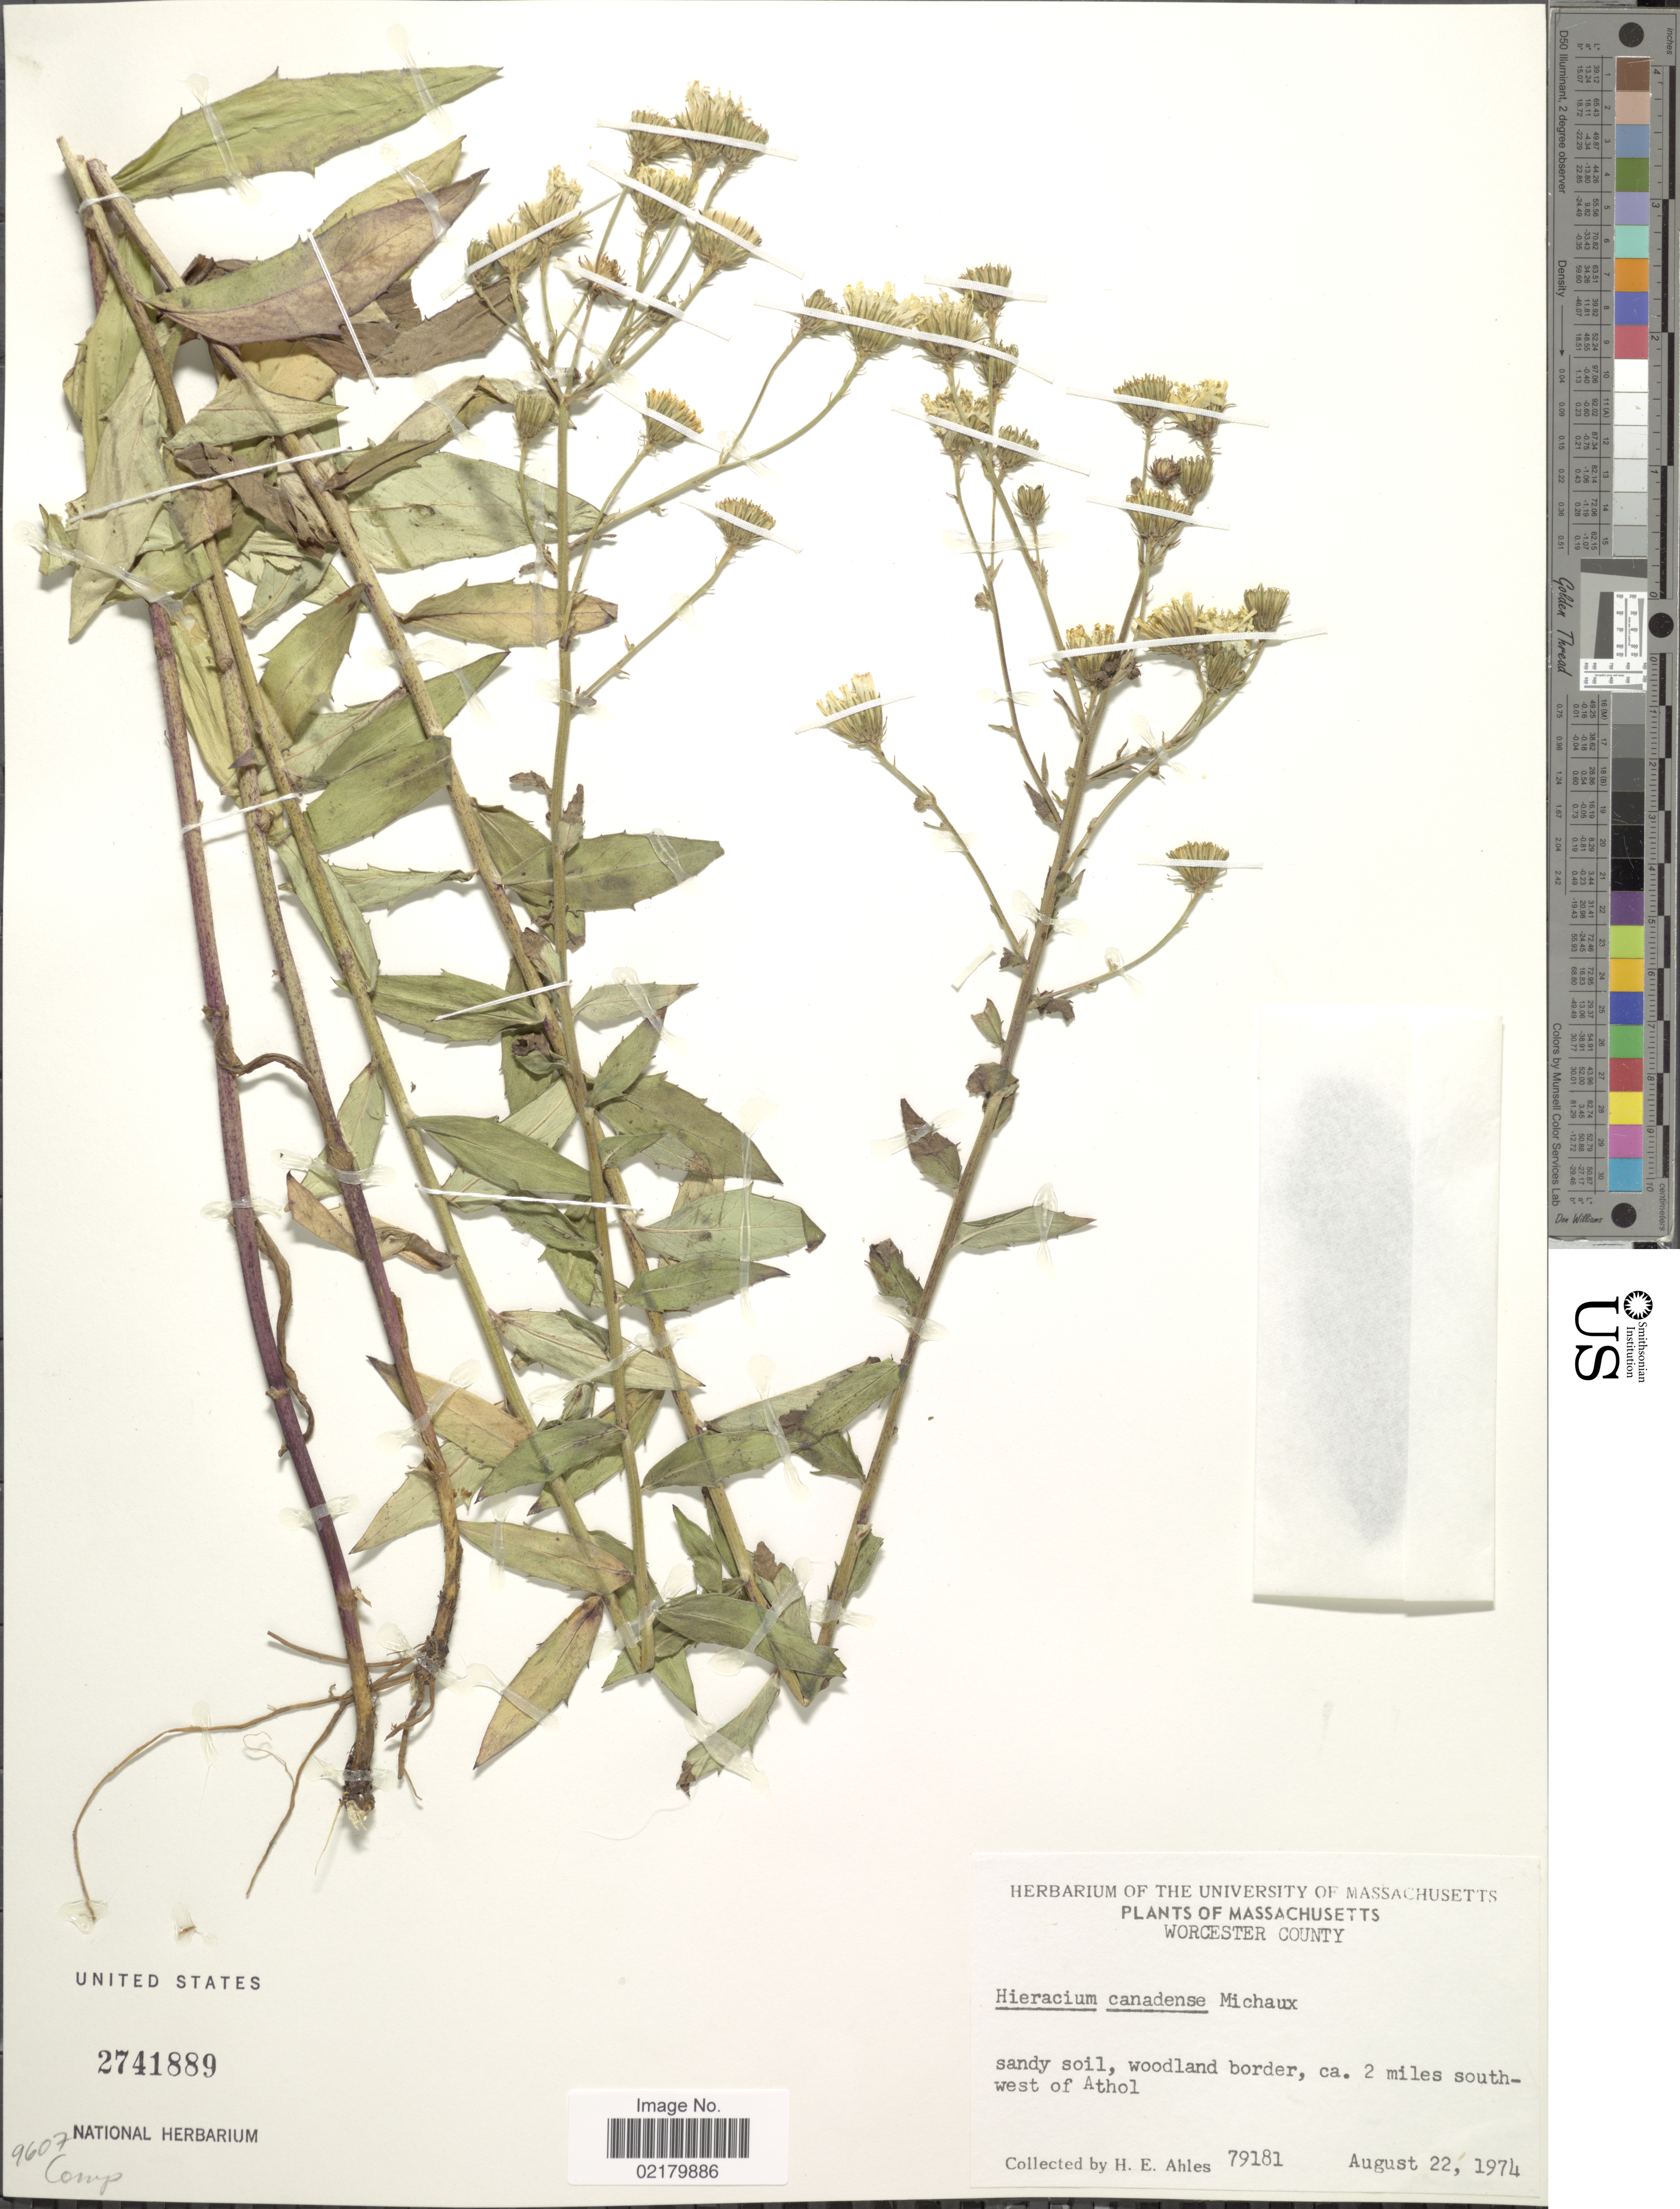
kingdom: Plantae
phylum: Tracheophyta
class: Magnoliopsida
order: Asterales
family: Asteraceae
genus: Hieracium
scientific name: Hieracium canadense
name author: Michx.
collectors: H. E. Ahles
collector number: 79181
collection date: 1974-08-22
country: United States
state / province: Massachusetts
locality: Worcester County, sandy soil, woodland border, ca. 2 miles southwest of Athol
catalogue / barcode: US 2741889